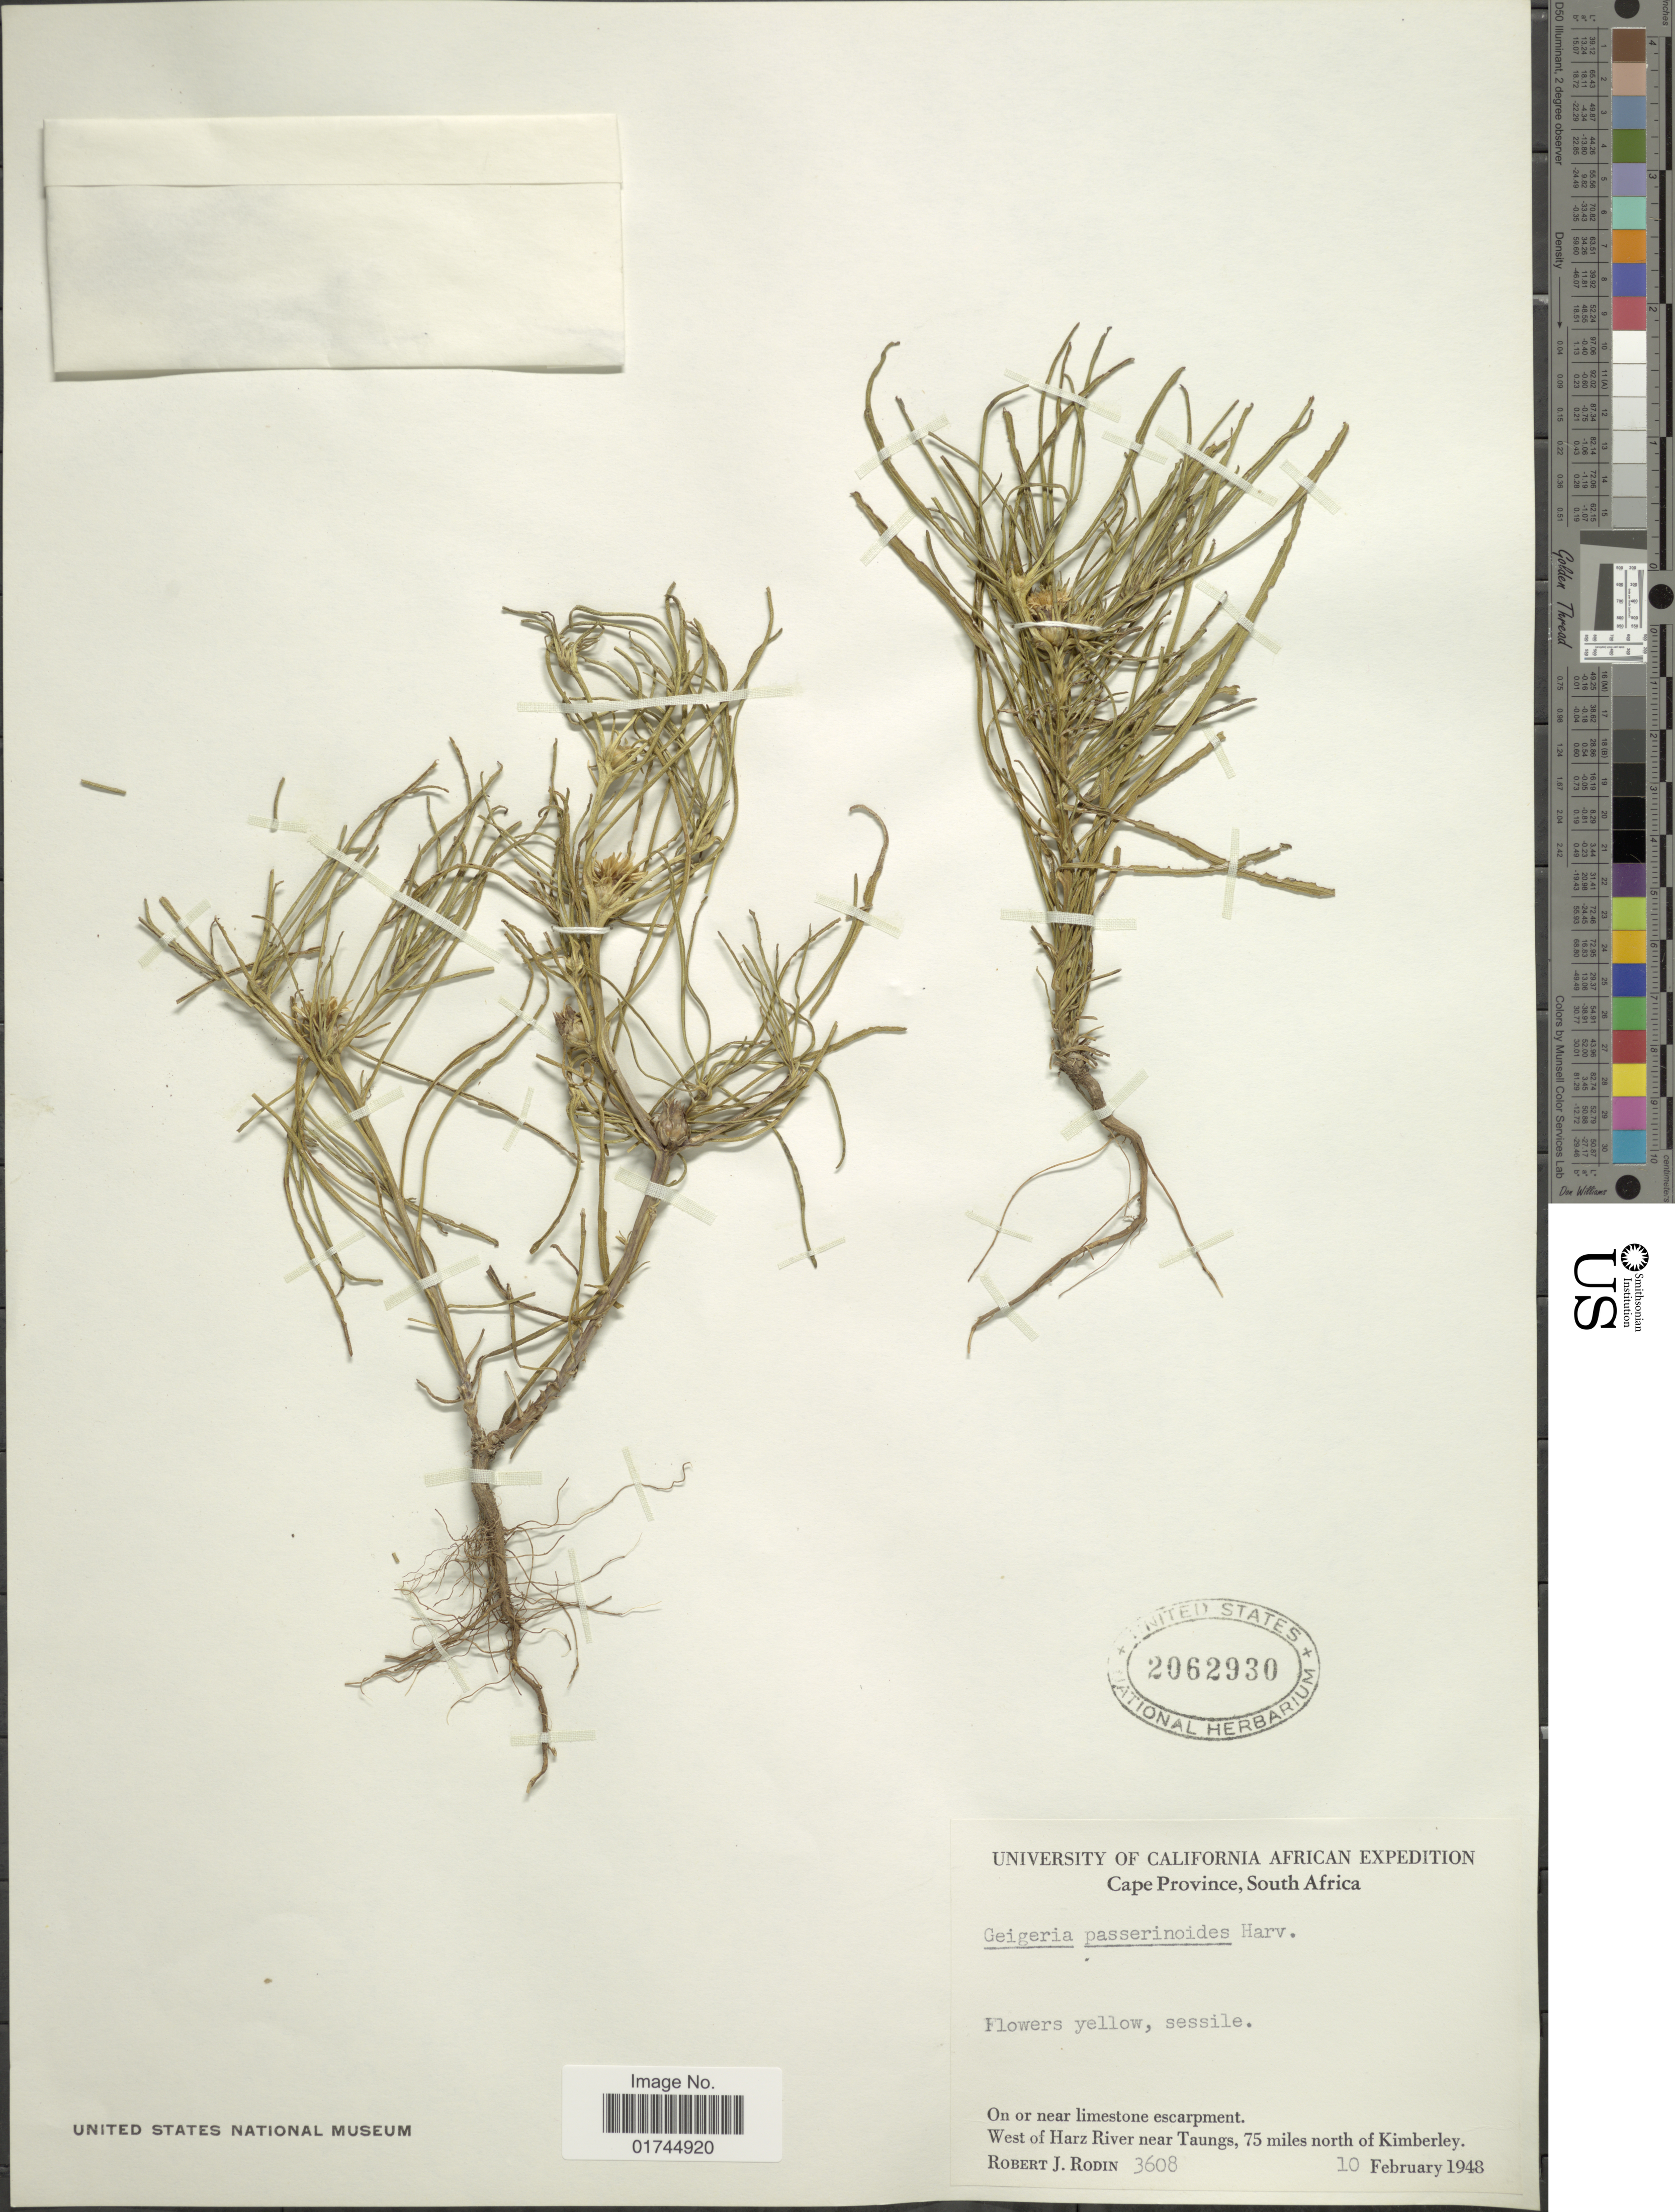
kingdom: Plantae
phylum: Tracheophyta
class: Magnoliopsida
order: Asterales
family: Asteraceae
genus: Geigeria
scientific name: Geigeria passerinoides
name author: (L'Hér.) Harv.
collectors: R. J. Rodin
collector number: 3608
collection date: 1948-02-10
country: South Africa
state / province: Northern Cape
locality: West of Harz River near Taungs, 75 miles north of Kimberley.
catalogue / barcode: US 2062930